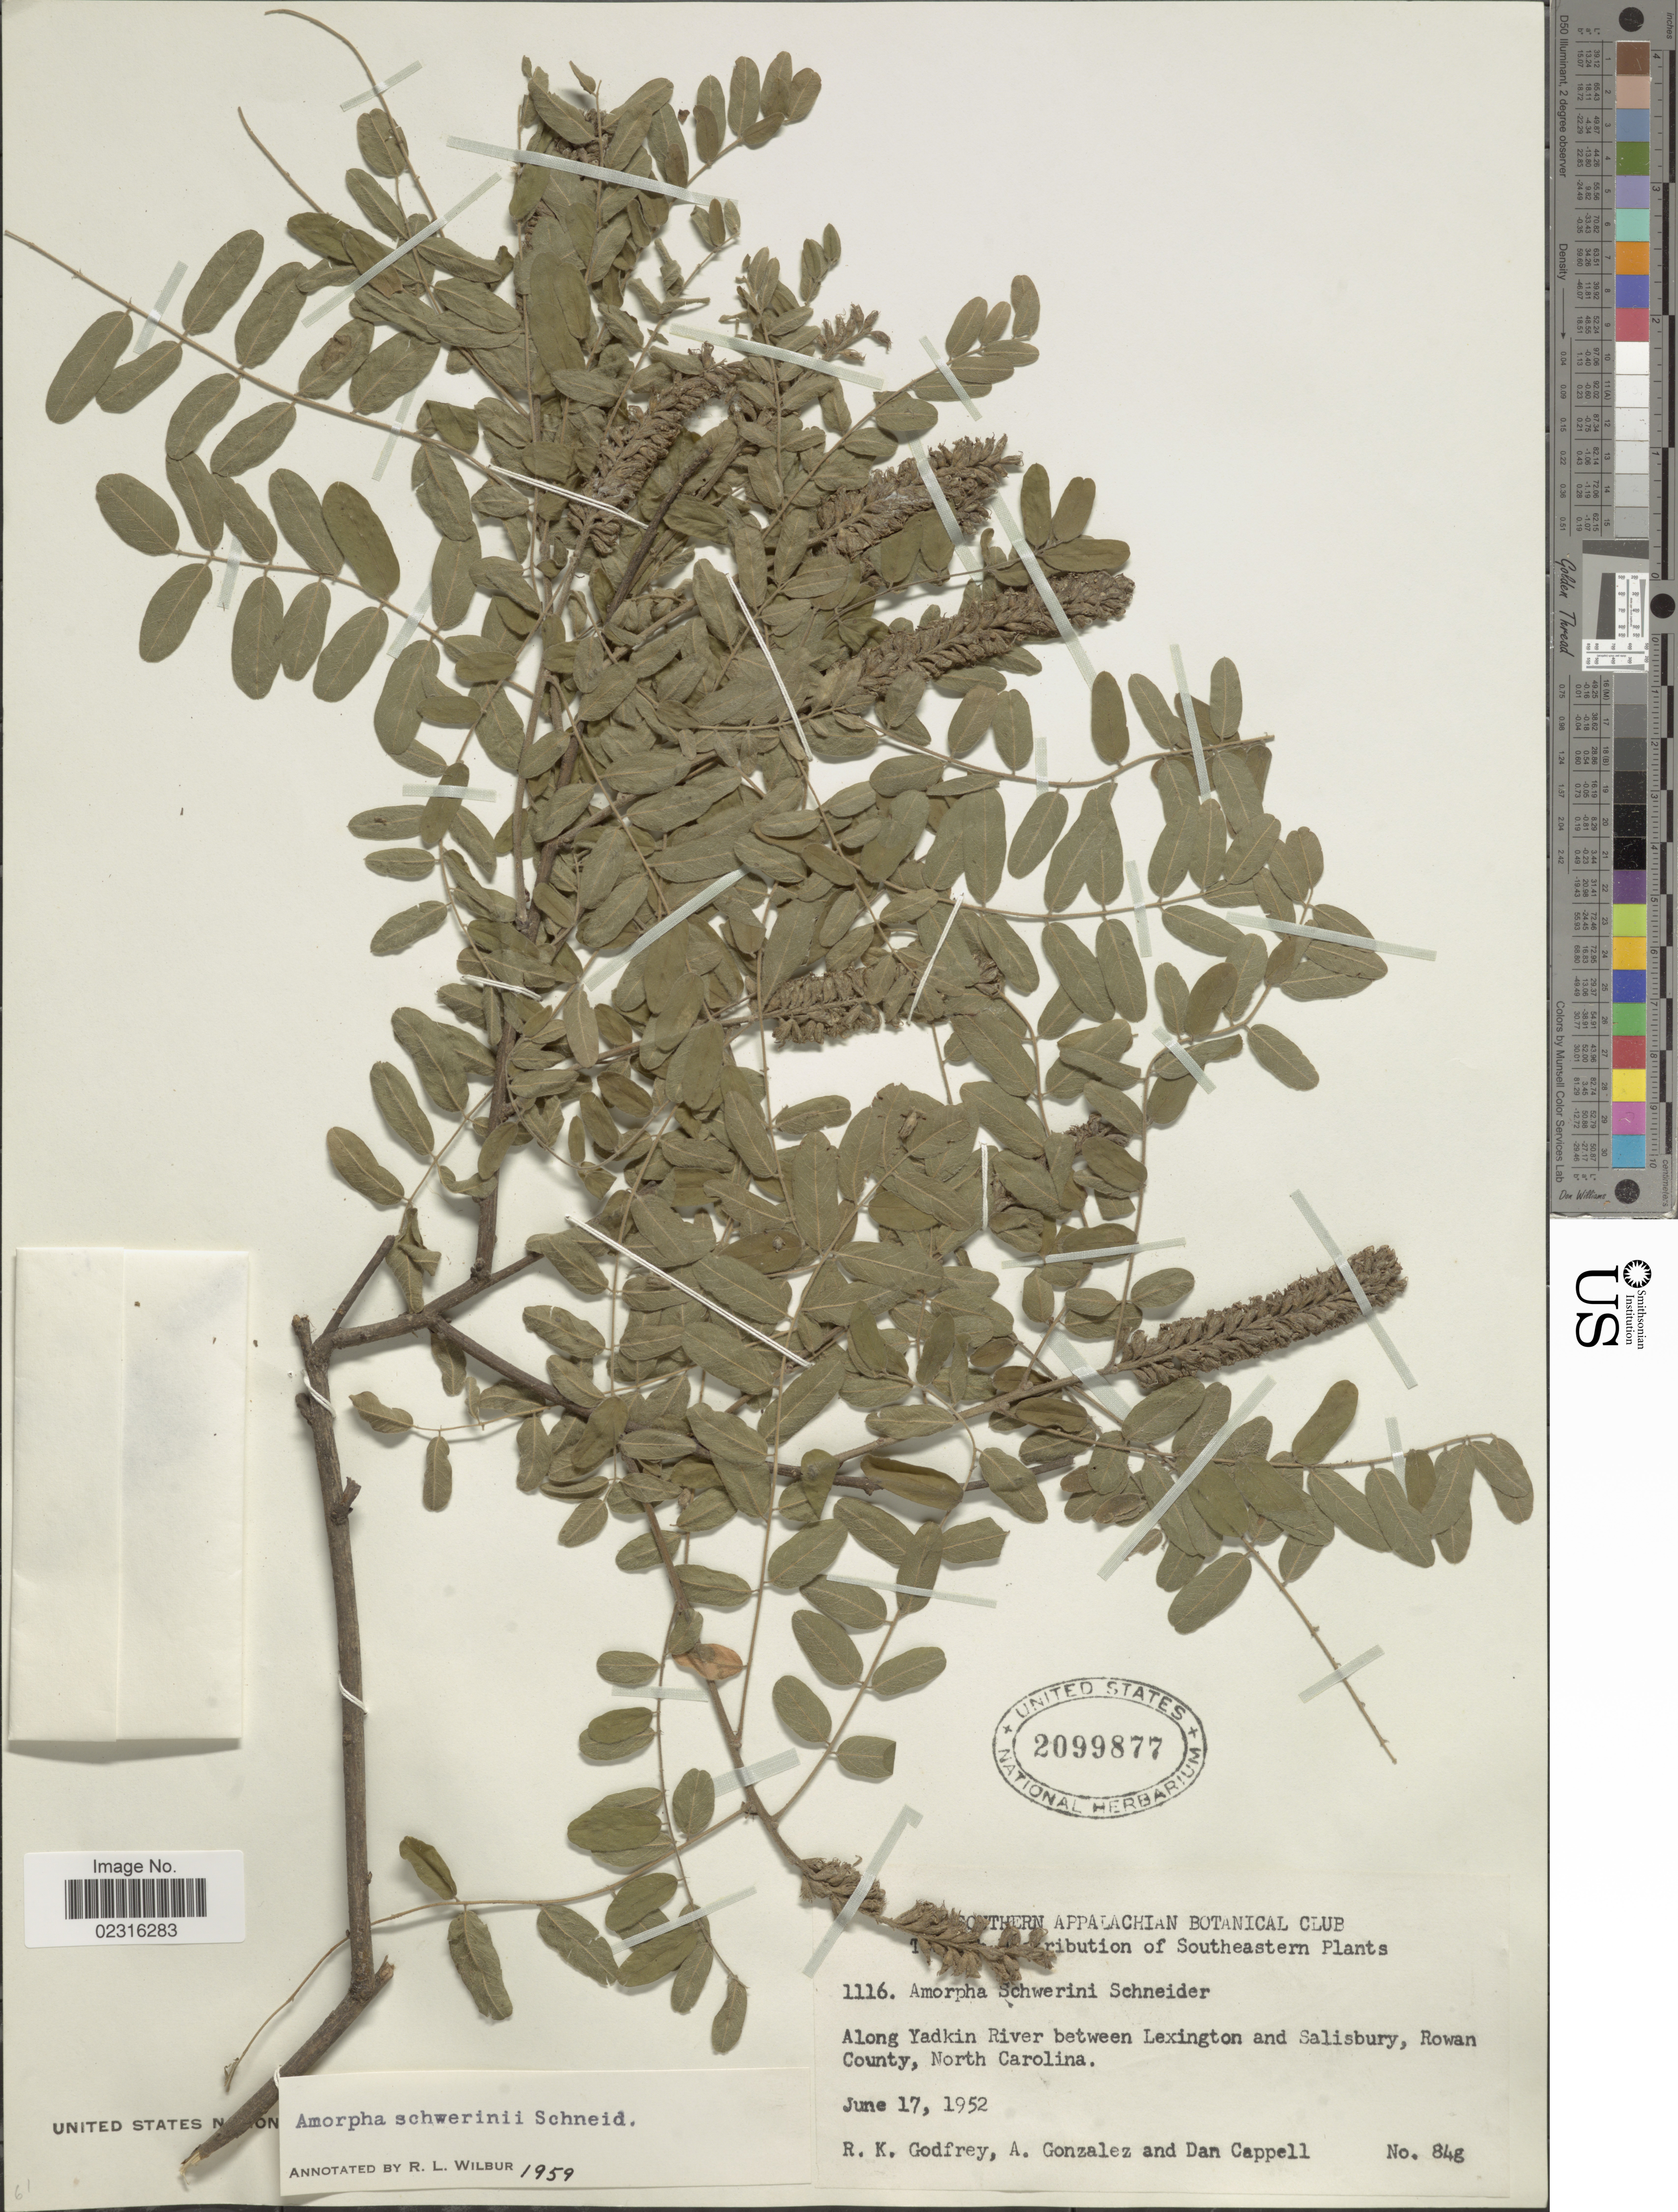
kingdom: Plantae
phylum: Tracheophyta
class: Magnoliopsida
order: Fabales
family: Fabaceae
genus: Amorpha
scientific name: Amorpha schwerinii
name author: C.K. Schneid.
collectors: R. K. Godfrey, A. C. González & D. Cappel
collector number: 84g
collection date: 1952-06-17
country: United States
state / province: North Carolina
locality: Along Yadkin River between Lexington and Salisbury, Rowan County.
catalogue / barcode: US 2099877